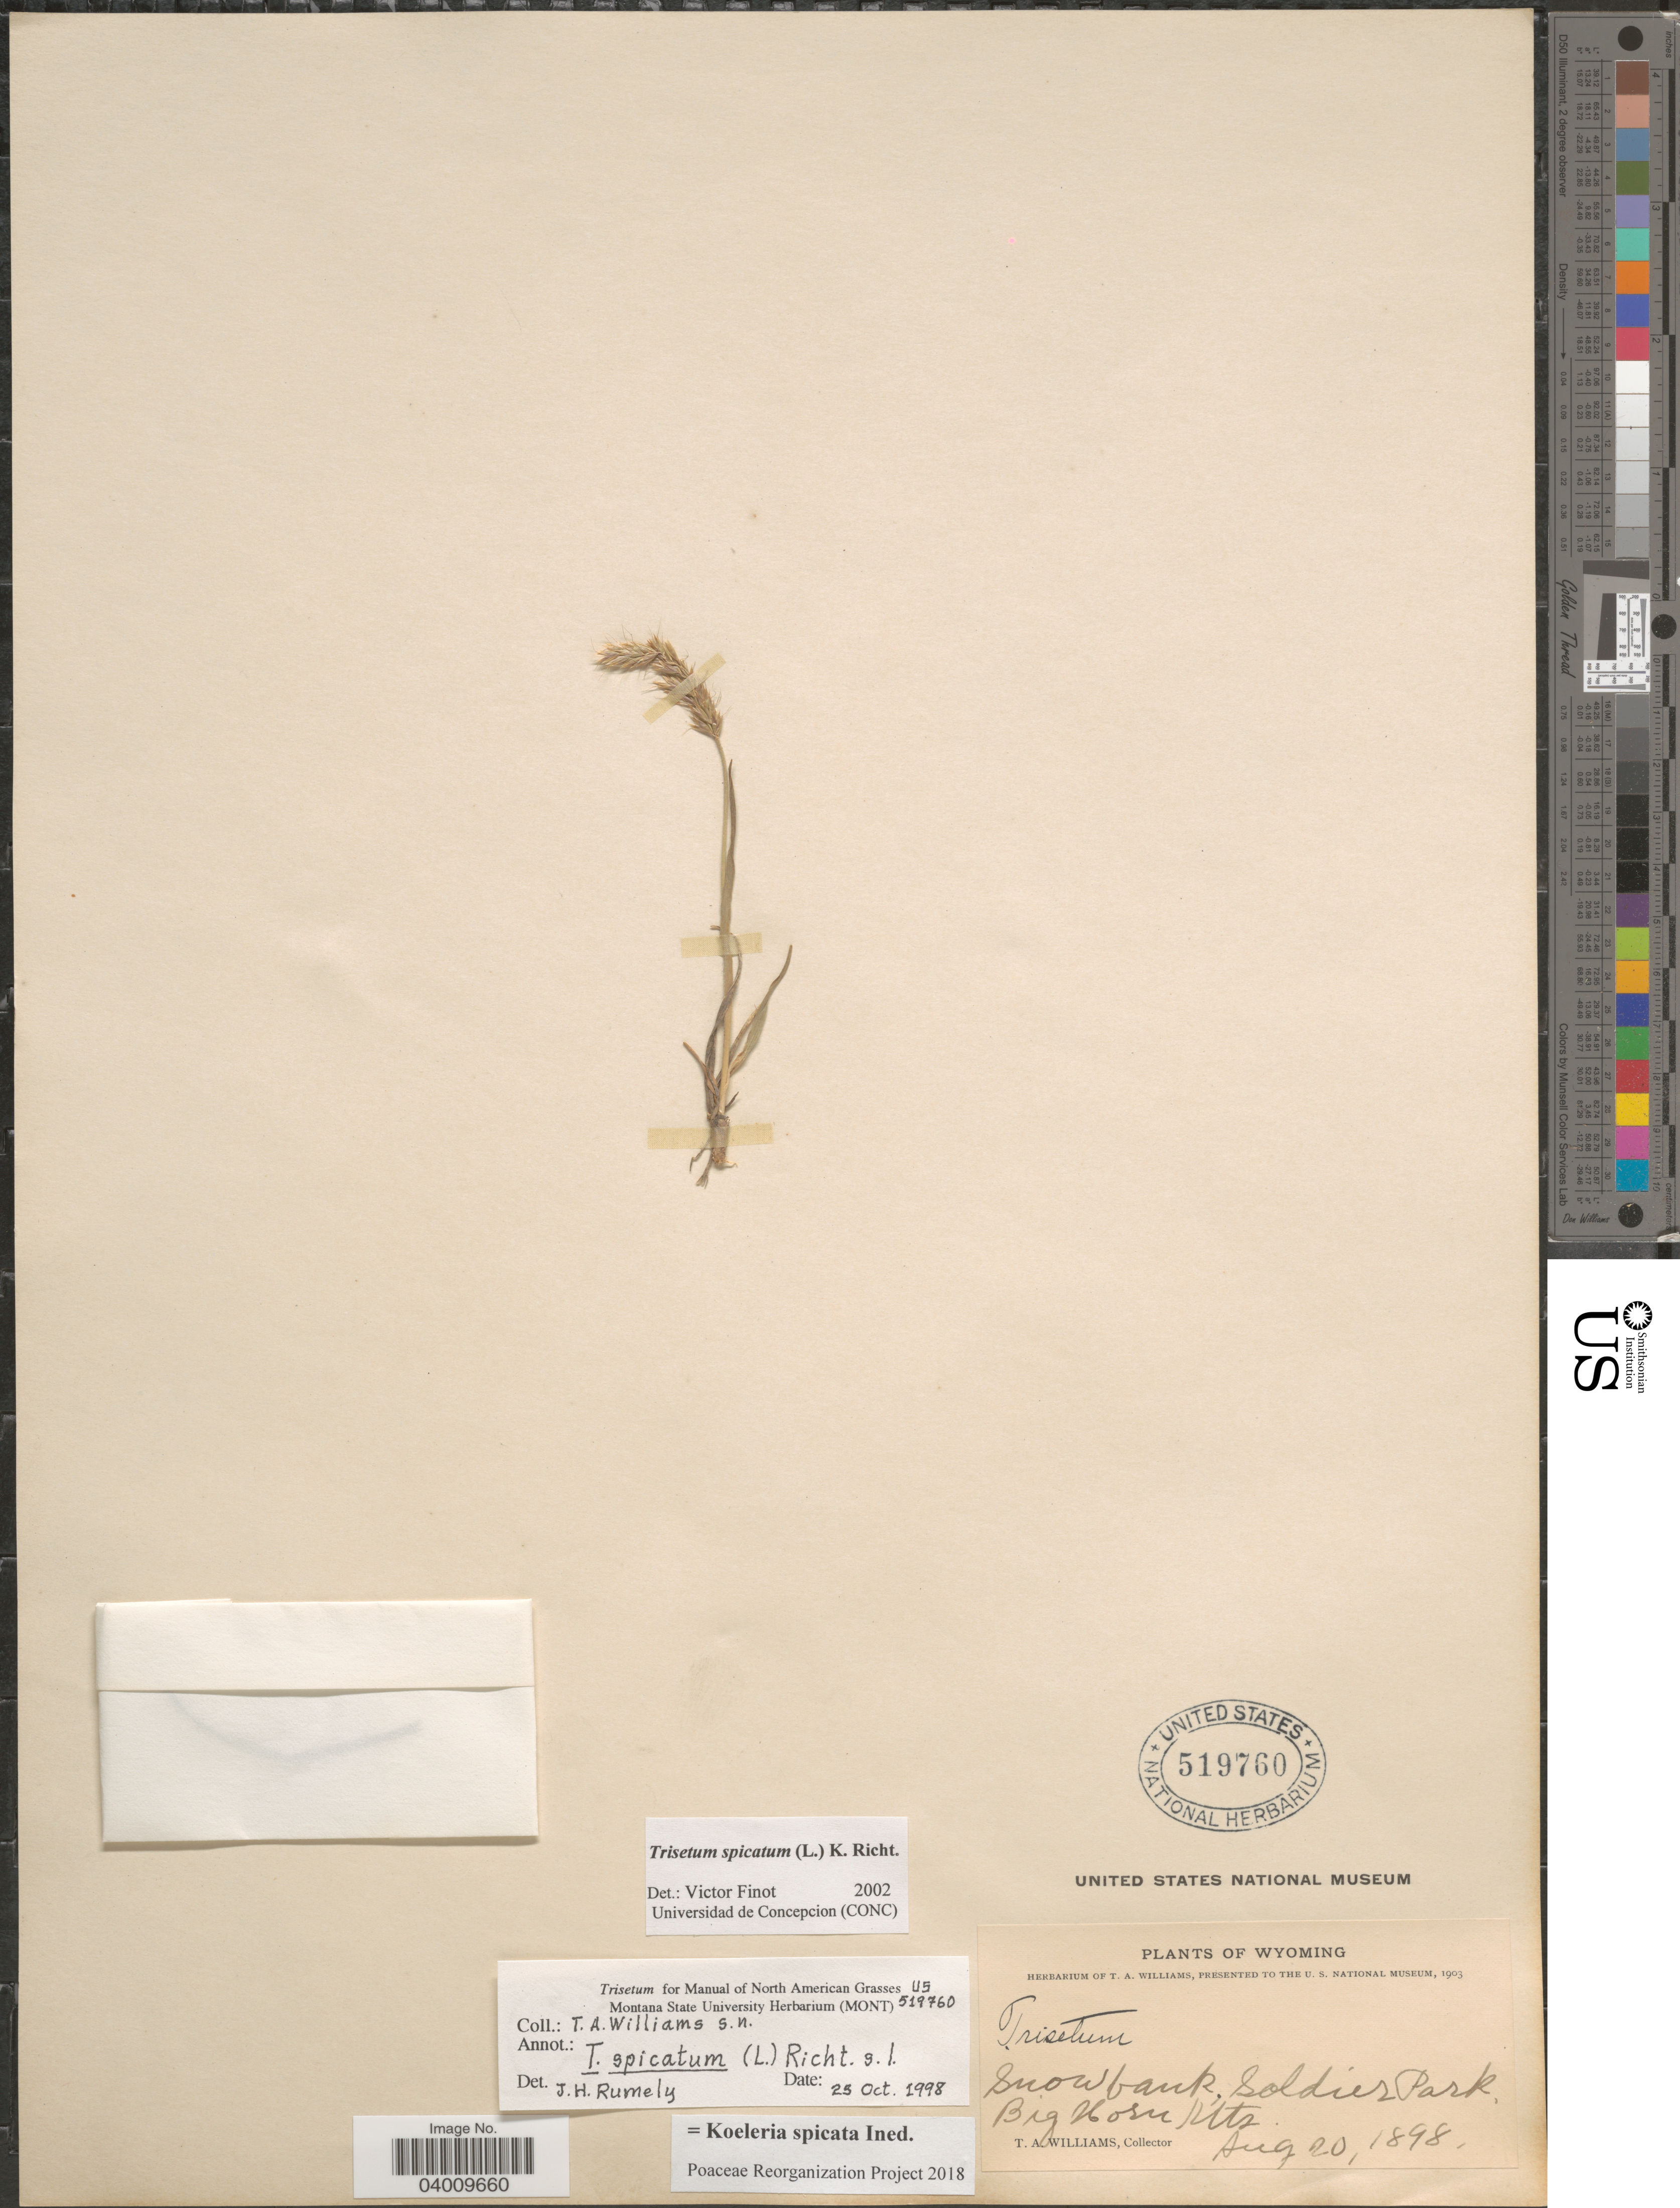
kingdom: Plantae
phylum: Tracheophyta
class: Liliopsida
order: Poales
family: Poaceae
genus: Koeleria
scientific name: Koeleria spicata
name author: (L.) Barberá et al.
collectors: T. A. Williams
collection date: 1898-08-22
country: United States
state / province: Wyoming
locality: Snow bank, Soldier Park. Big Horn Mts.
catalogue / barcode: US 519760